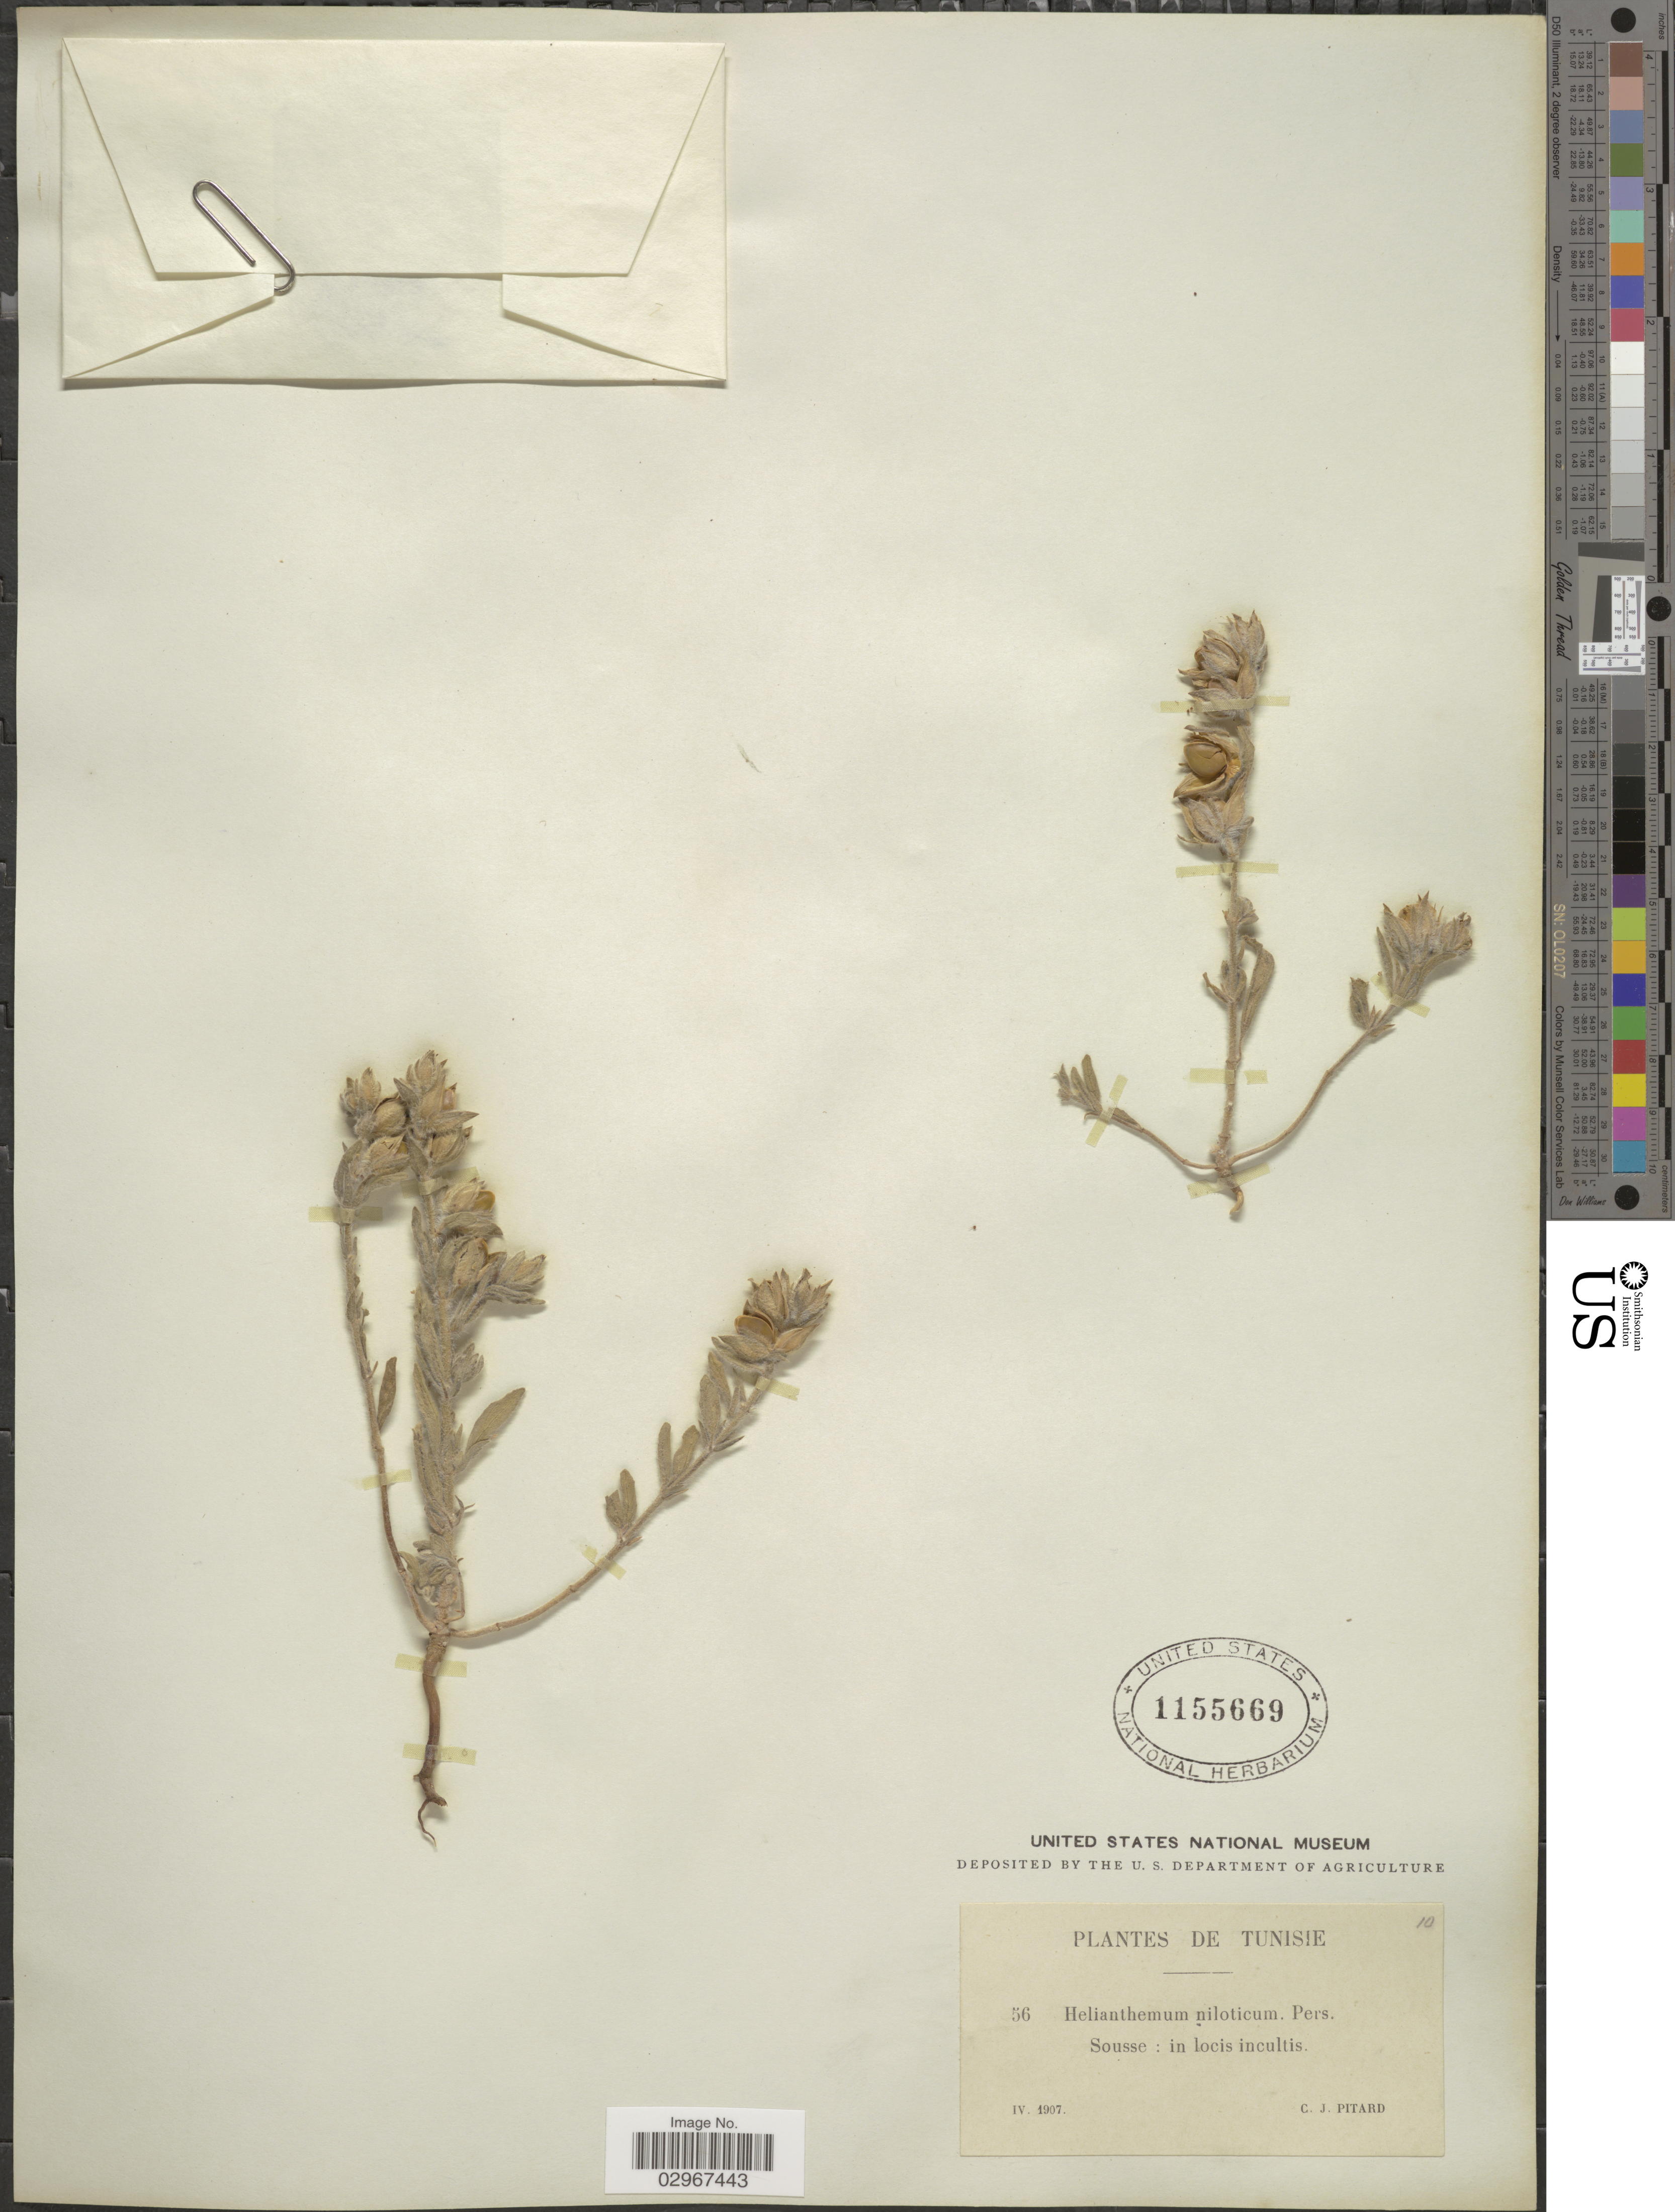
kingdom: Plantae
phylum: Tracheophyta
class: Magnoliopsida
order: Malvales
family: Cistaceae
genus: Helianthemum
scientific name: Helianthemum niloticum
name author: (L.) Pers.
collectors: C. Pitard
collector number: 56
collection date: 1907-04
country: Tunisia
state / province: Sousse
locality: In locis incultis.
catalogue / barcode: US 1155669